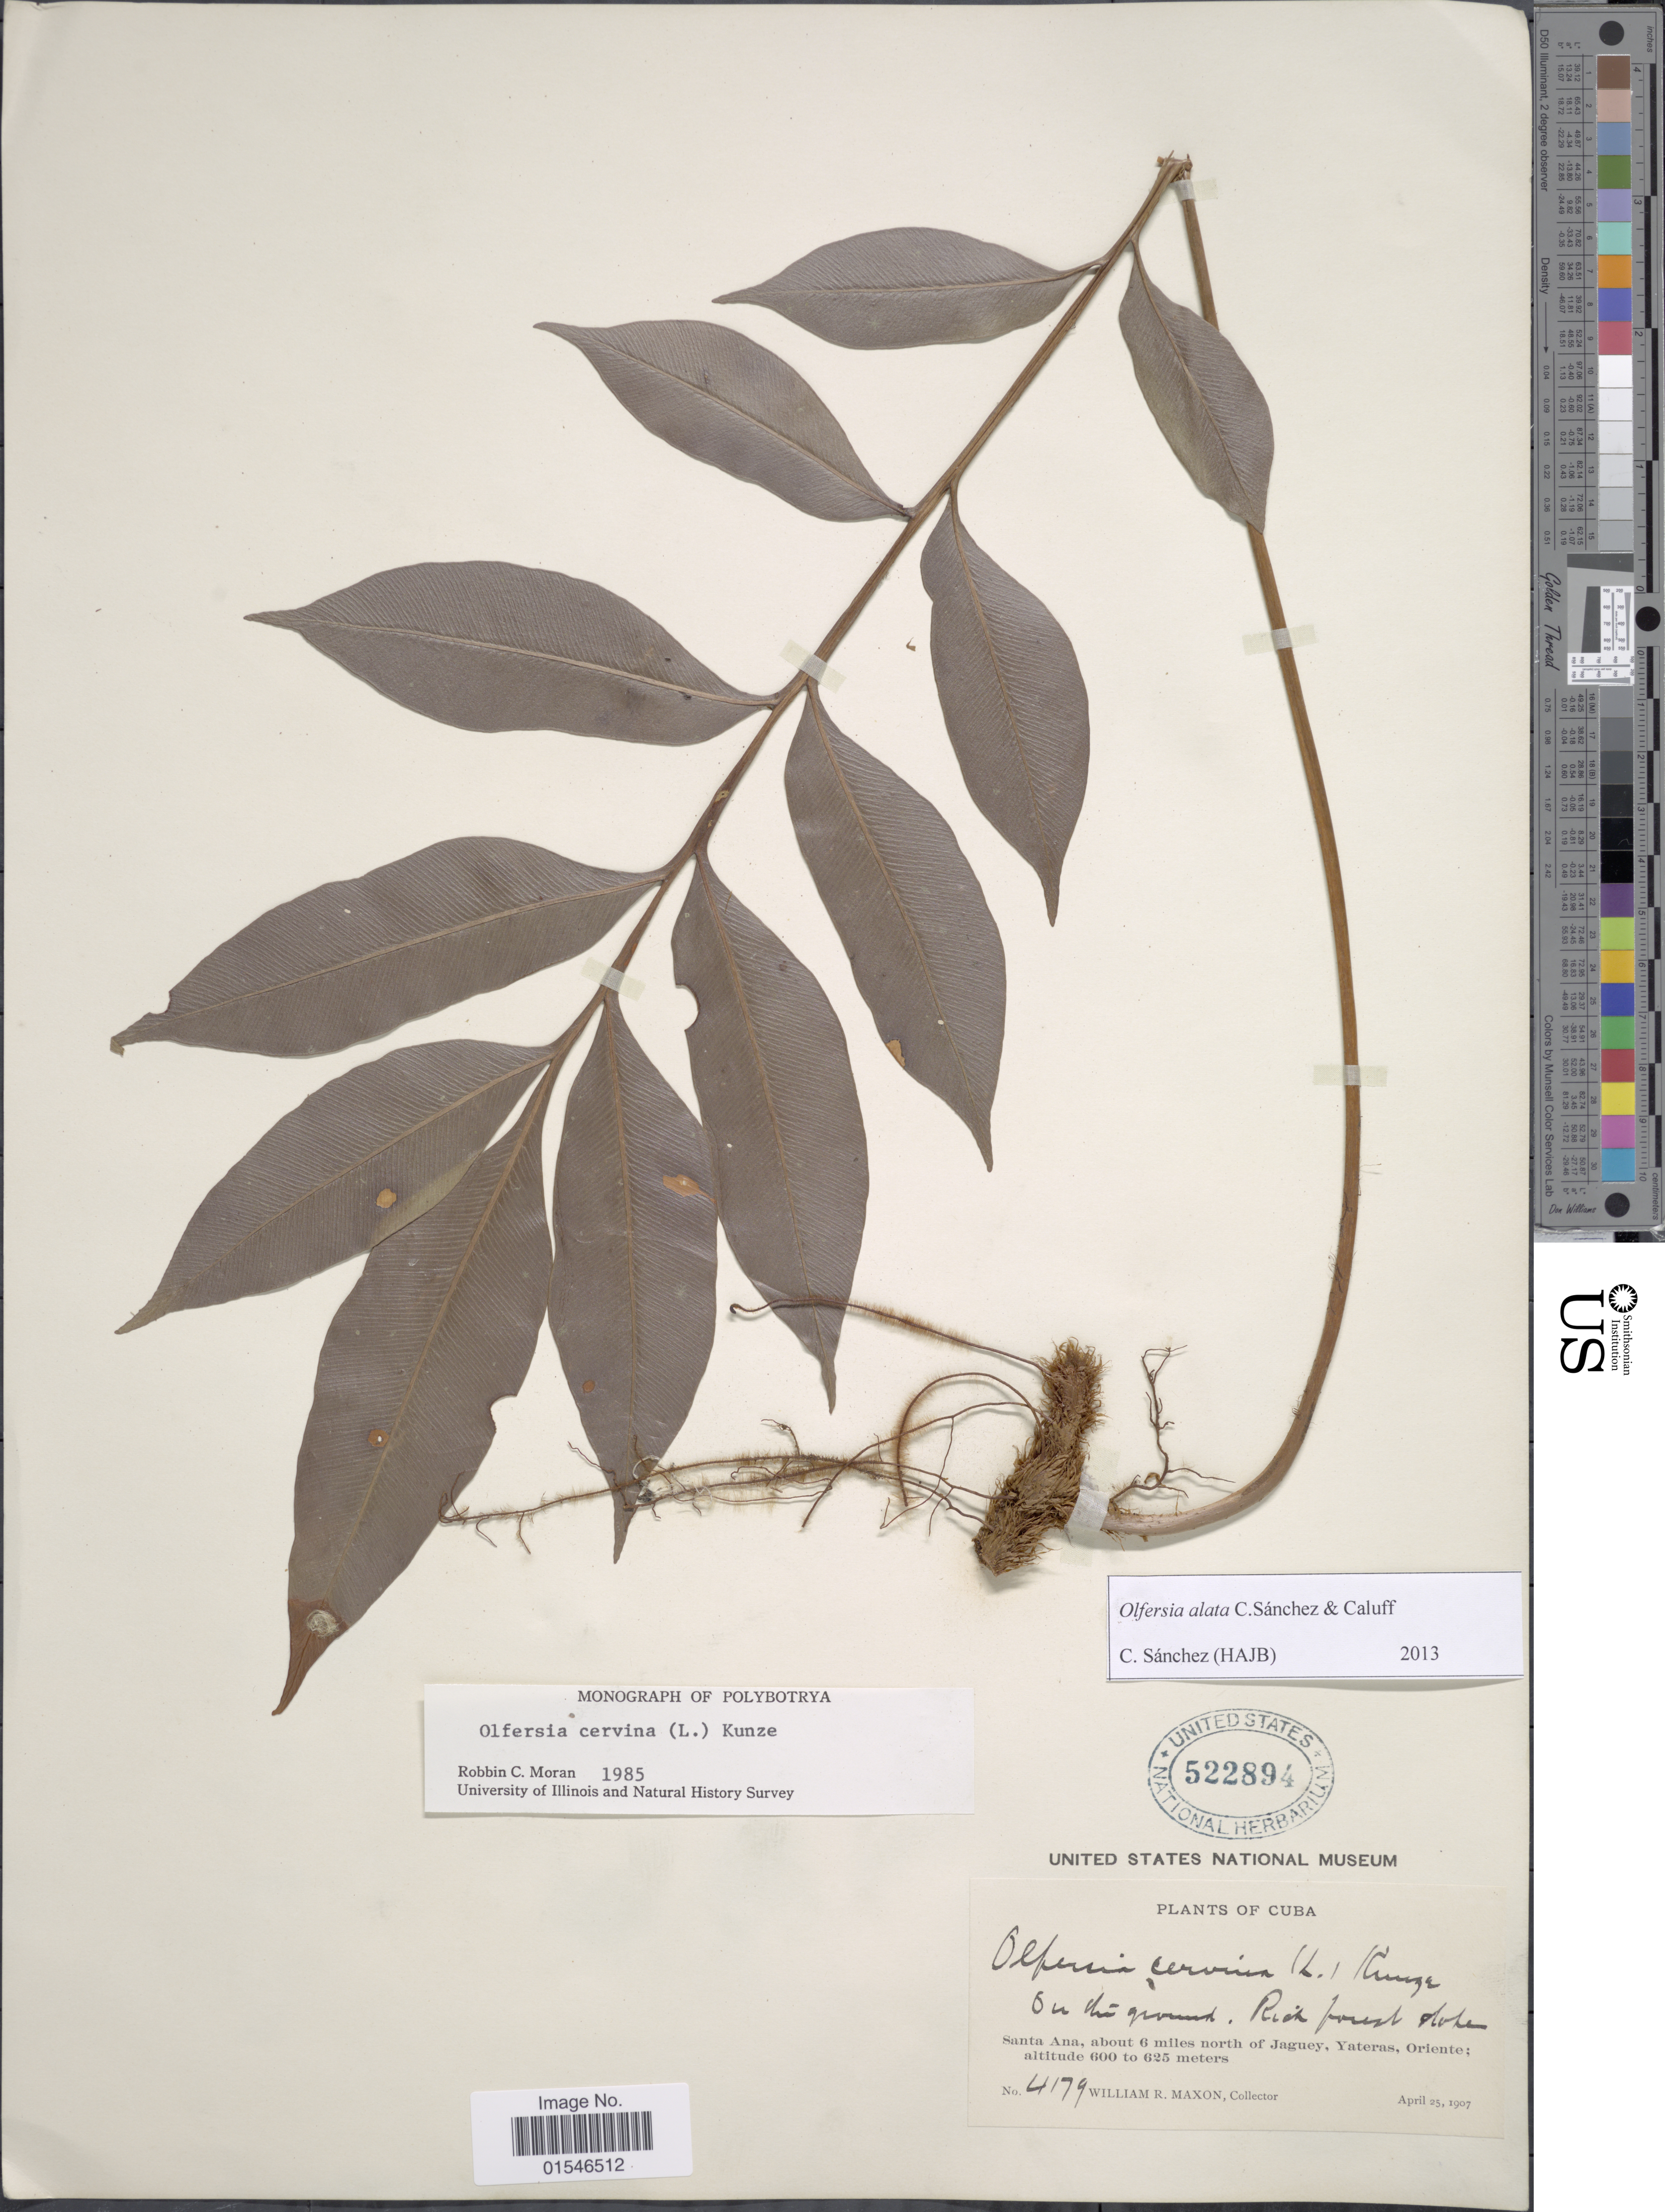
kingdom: Plantae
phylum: Tracheophyta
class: Polypodiopsida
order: Polypodiales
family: Dryopteridaceae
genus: Olfersia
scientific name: Olfersia cervina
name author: (L.) Kunze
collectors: W. R. Maxon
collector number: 4179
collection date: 1907-04-25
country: Cuba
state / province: Oriente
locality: Santa Ana, about 6 miles north of Jaguey, Yateras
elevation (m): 600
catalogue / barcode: US 522894